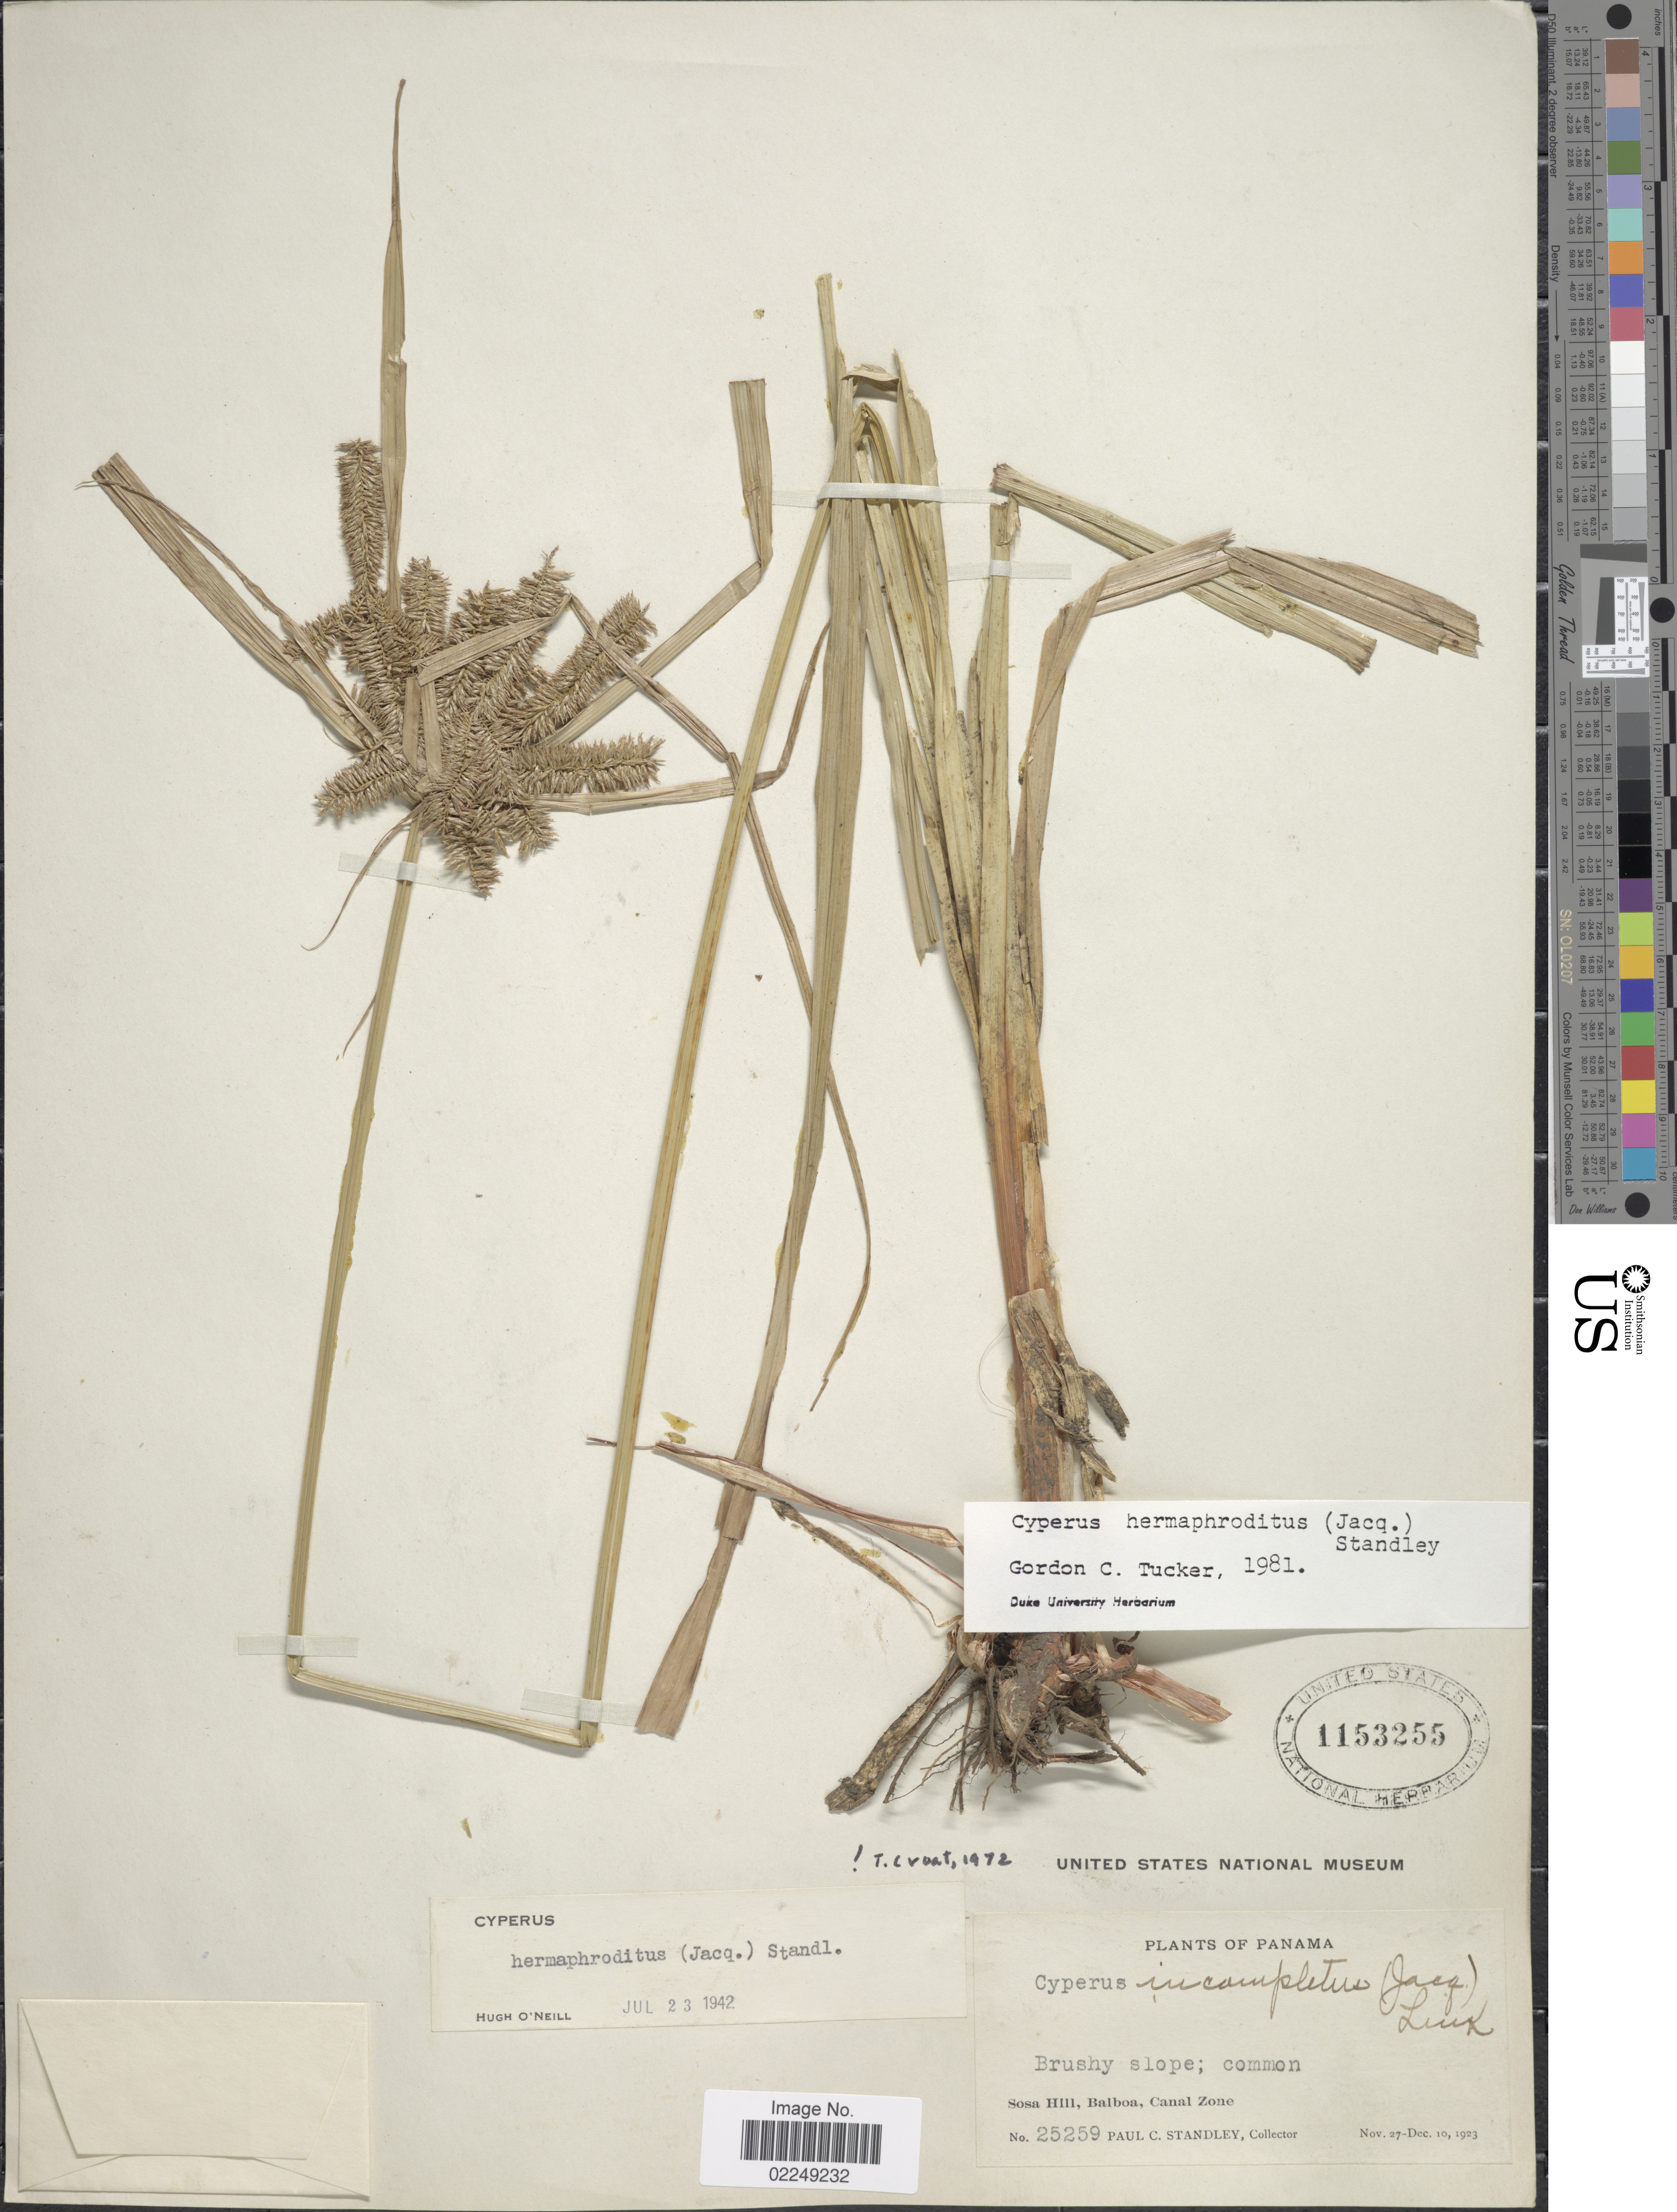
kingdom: Plantae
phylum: Tracheophyta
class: Liliopsida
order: Poales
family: Cyperaceae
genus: Cyperus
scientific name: Cyperus hermaphroditus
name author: (Jacq.) Standl.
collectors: P. C. Standley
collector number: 25259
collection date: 1923-11-27/1923-12-10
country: Panama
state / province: Colón / Panamá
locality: Sosa Hill, Balboa, Canal Zone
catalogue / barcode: US 1153255